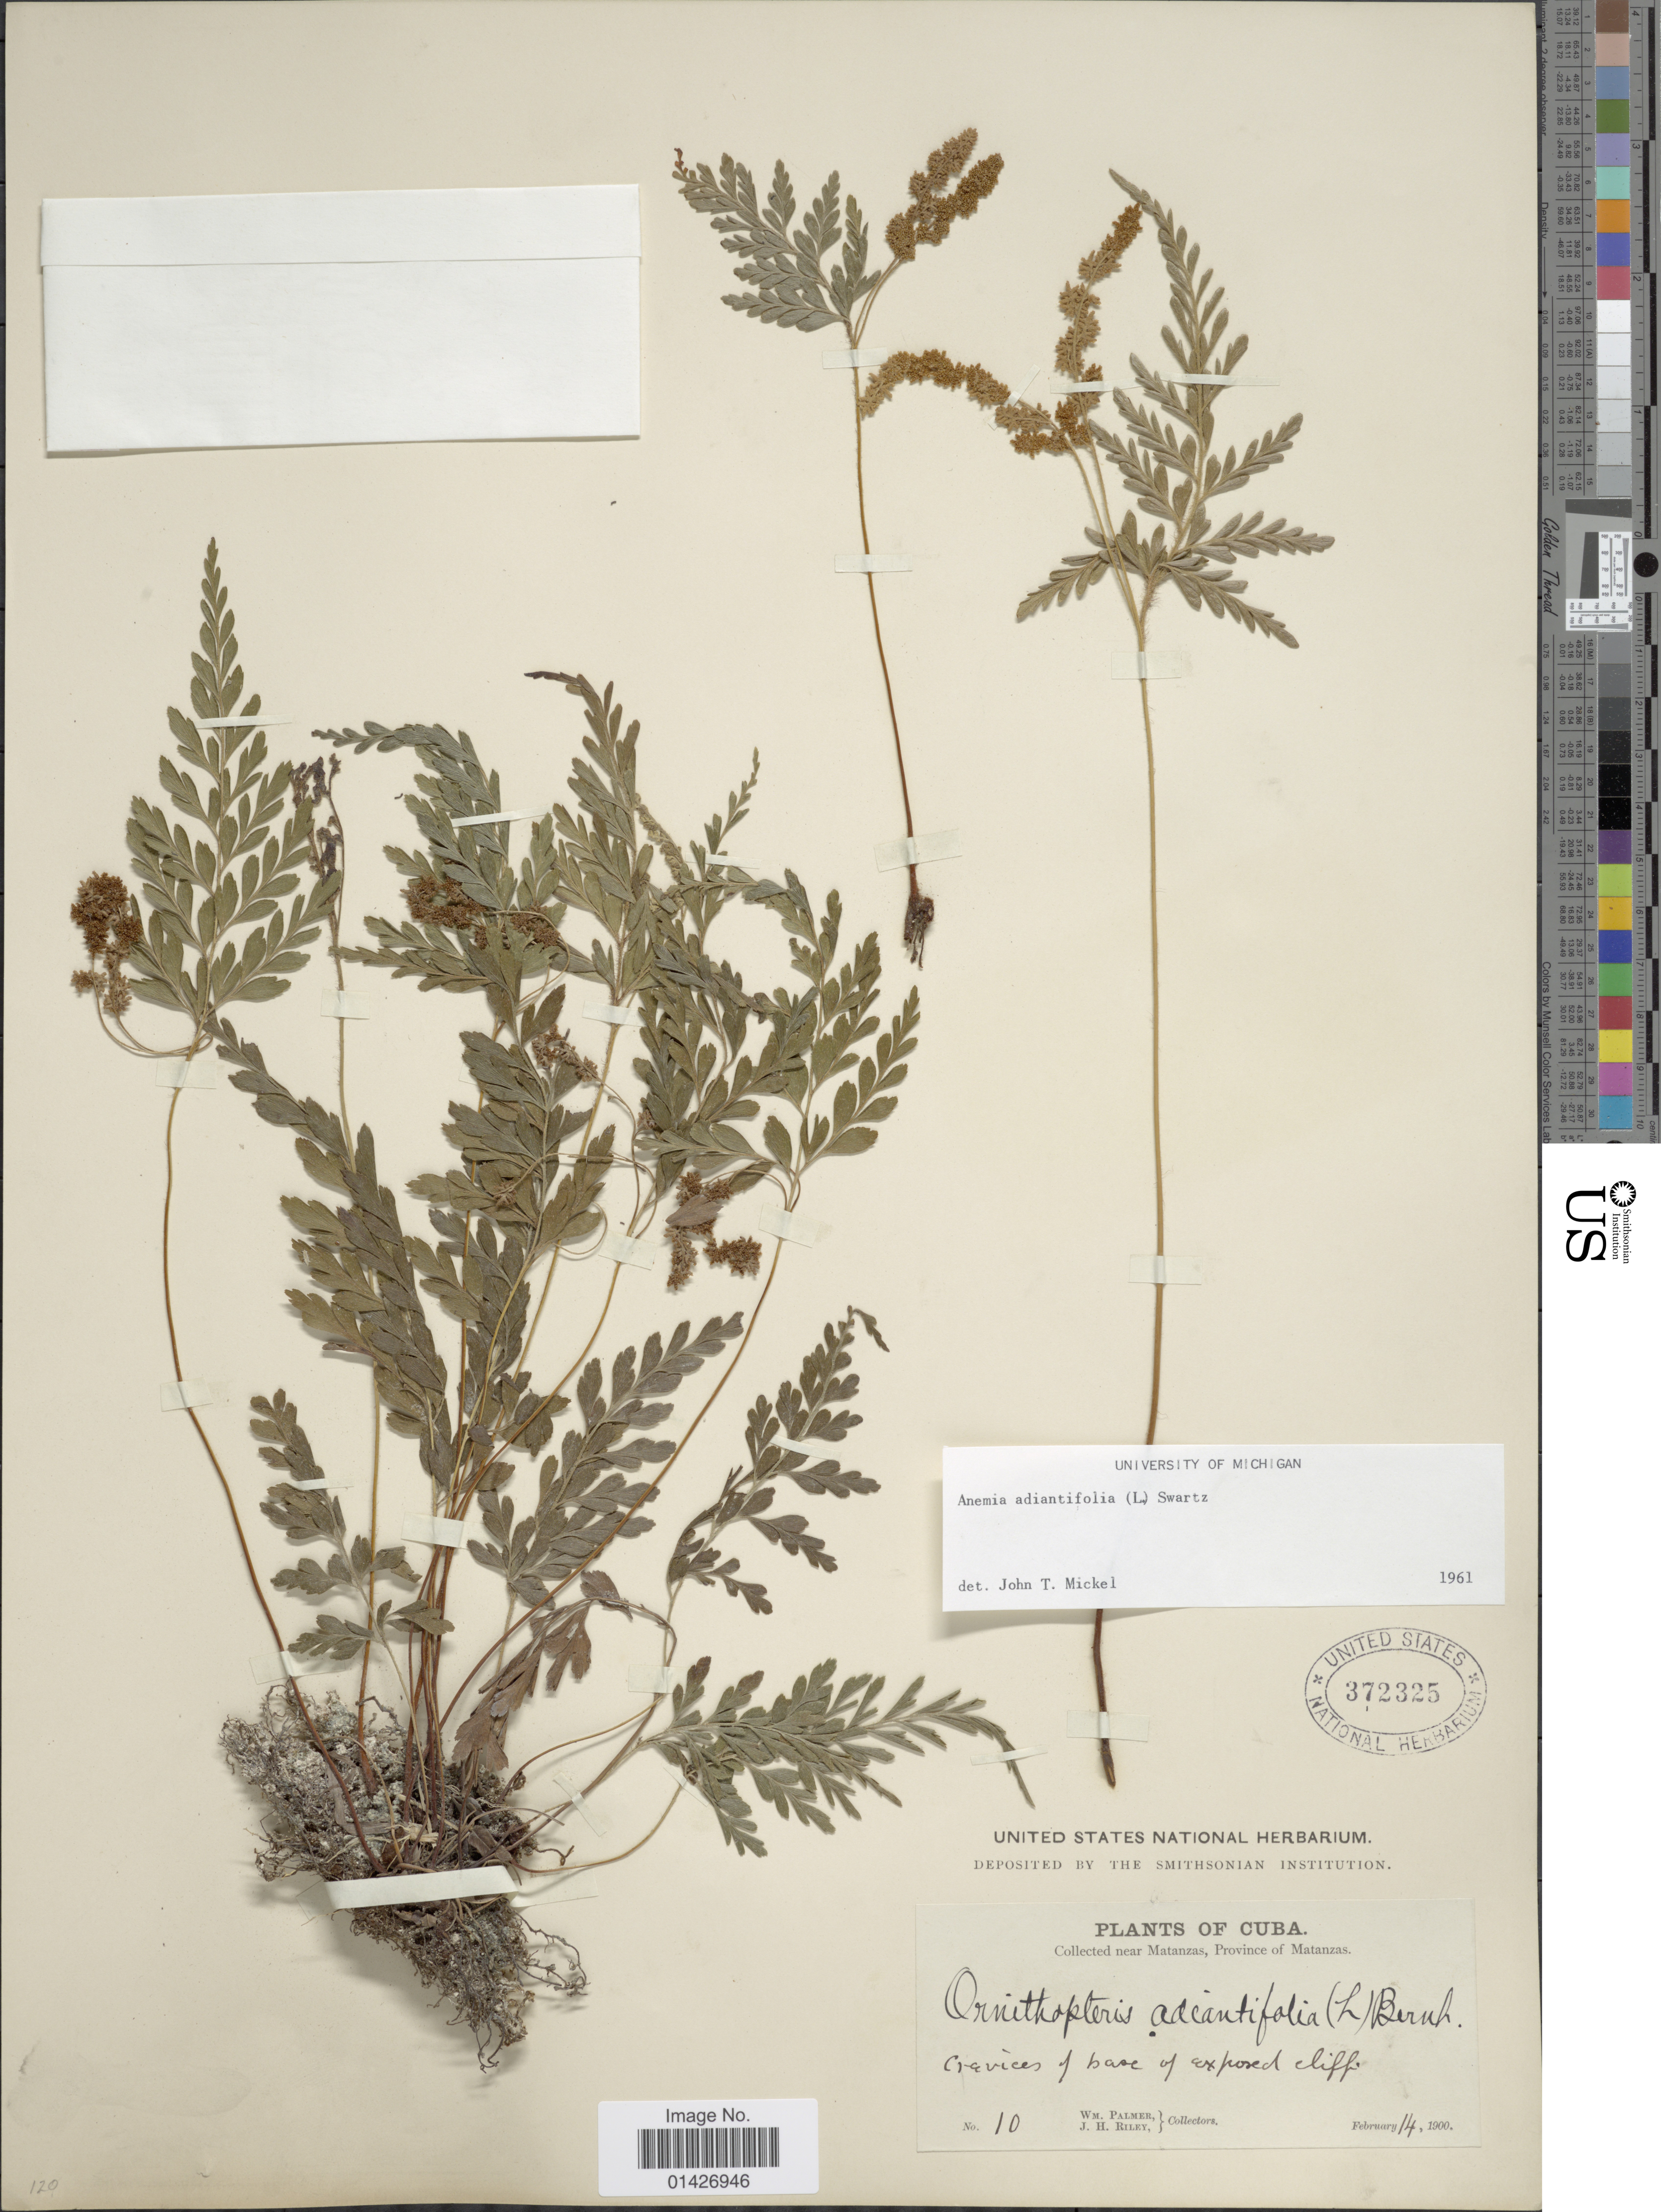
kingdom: Plantae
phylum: Tracheophyta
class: Polypodiopsida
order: Schizaeales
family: Anemiaceae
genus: Anemia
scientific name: Anemia adiantifolia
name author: (L.) Sw.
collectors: W. Palmer & J. H. Riley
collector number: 10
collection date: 1900-02-14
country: Cuba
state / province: Matanzas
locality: Near Matanzas, Crevices of base of exposed cliffs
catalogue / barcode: US 372325